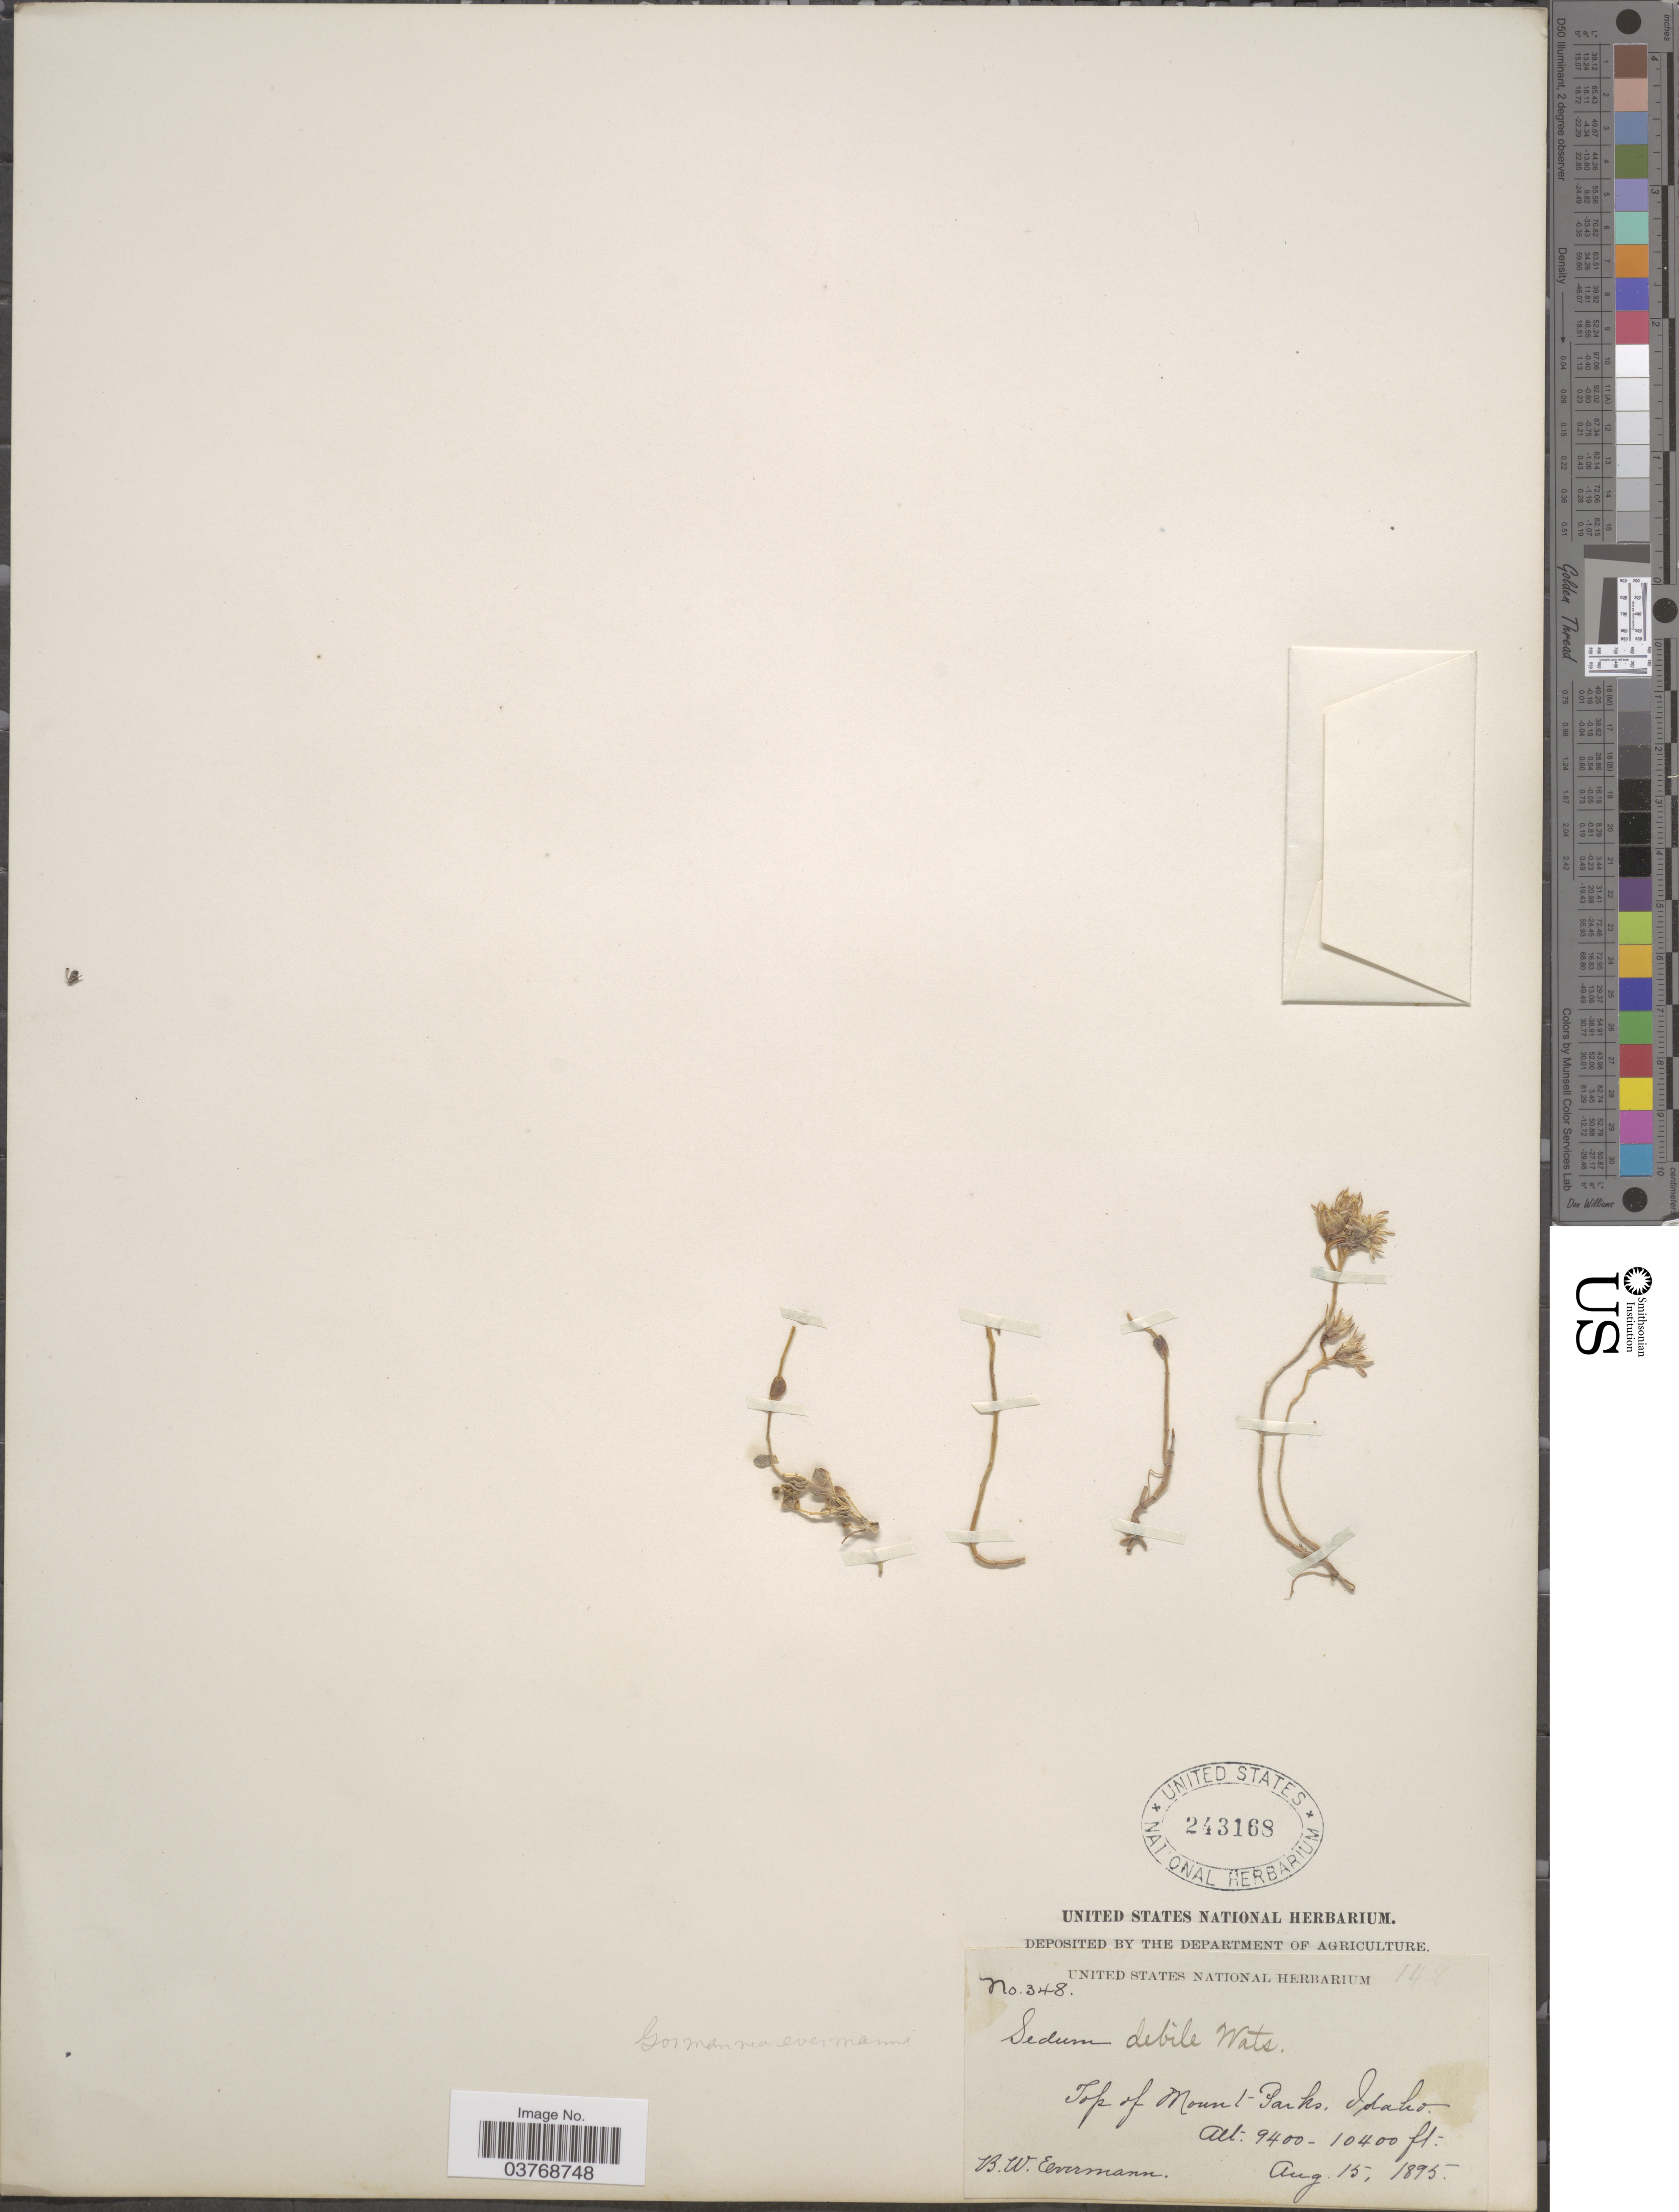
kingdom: Plantae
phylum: Tracheophyta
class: Magnoliopsida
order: Saxifragales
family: Crassulaceae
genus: Sedum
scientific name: Sedum debile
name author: S. Watson in C. King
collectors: B. W. Evermann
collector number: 348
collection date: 1895-08-15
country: United States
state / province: Idaho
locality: Top of Mount Parks.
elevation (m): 2865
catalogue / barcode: US 243168